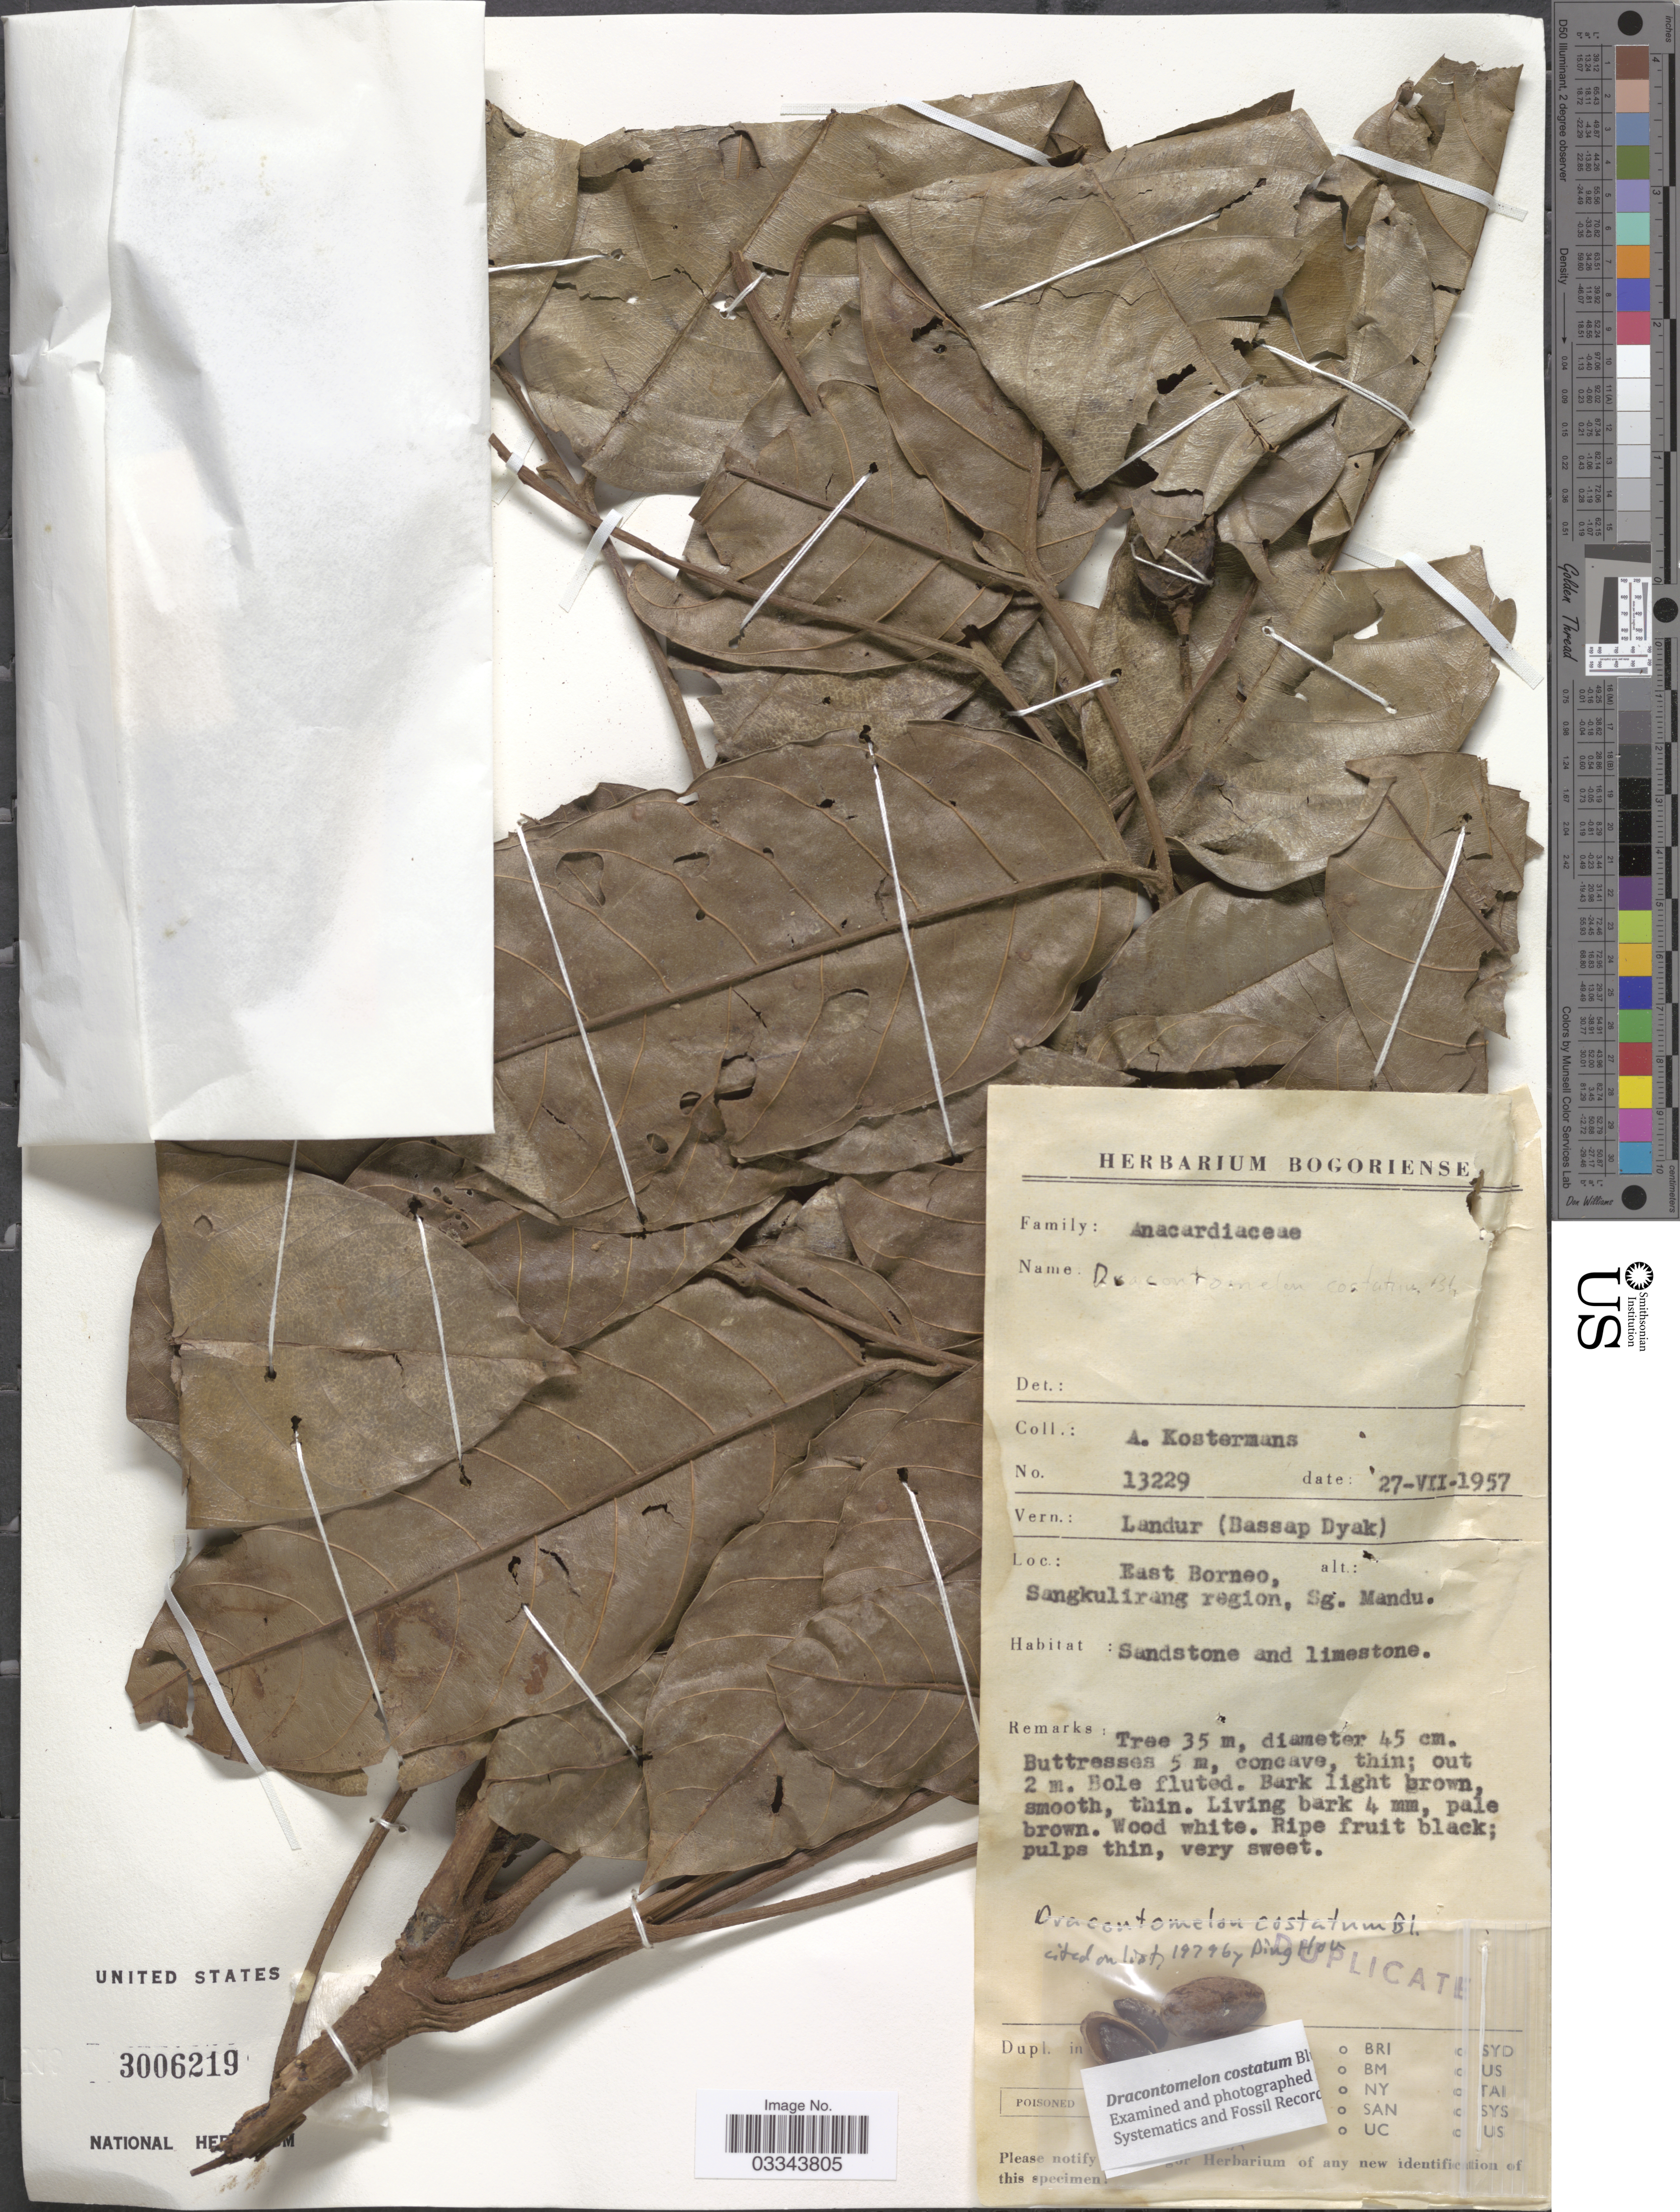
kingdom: Plantae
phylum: Tracheophyta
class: Magnoliopsida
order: Sapindales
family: Anacardiaceae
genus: Dracontomelon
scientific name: Dracontomelon costatum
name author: Blume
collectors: A. J. G. Kostermans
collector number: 13229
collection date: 1957-07-27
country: Indonesia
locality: East Borneo, Sangkulirang region, Sg. Mandu.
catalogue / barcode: US 3006219